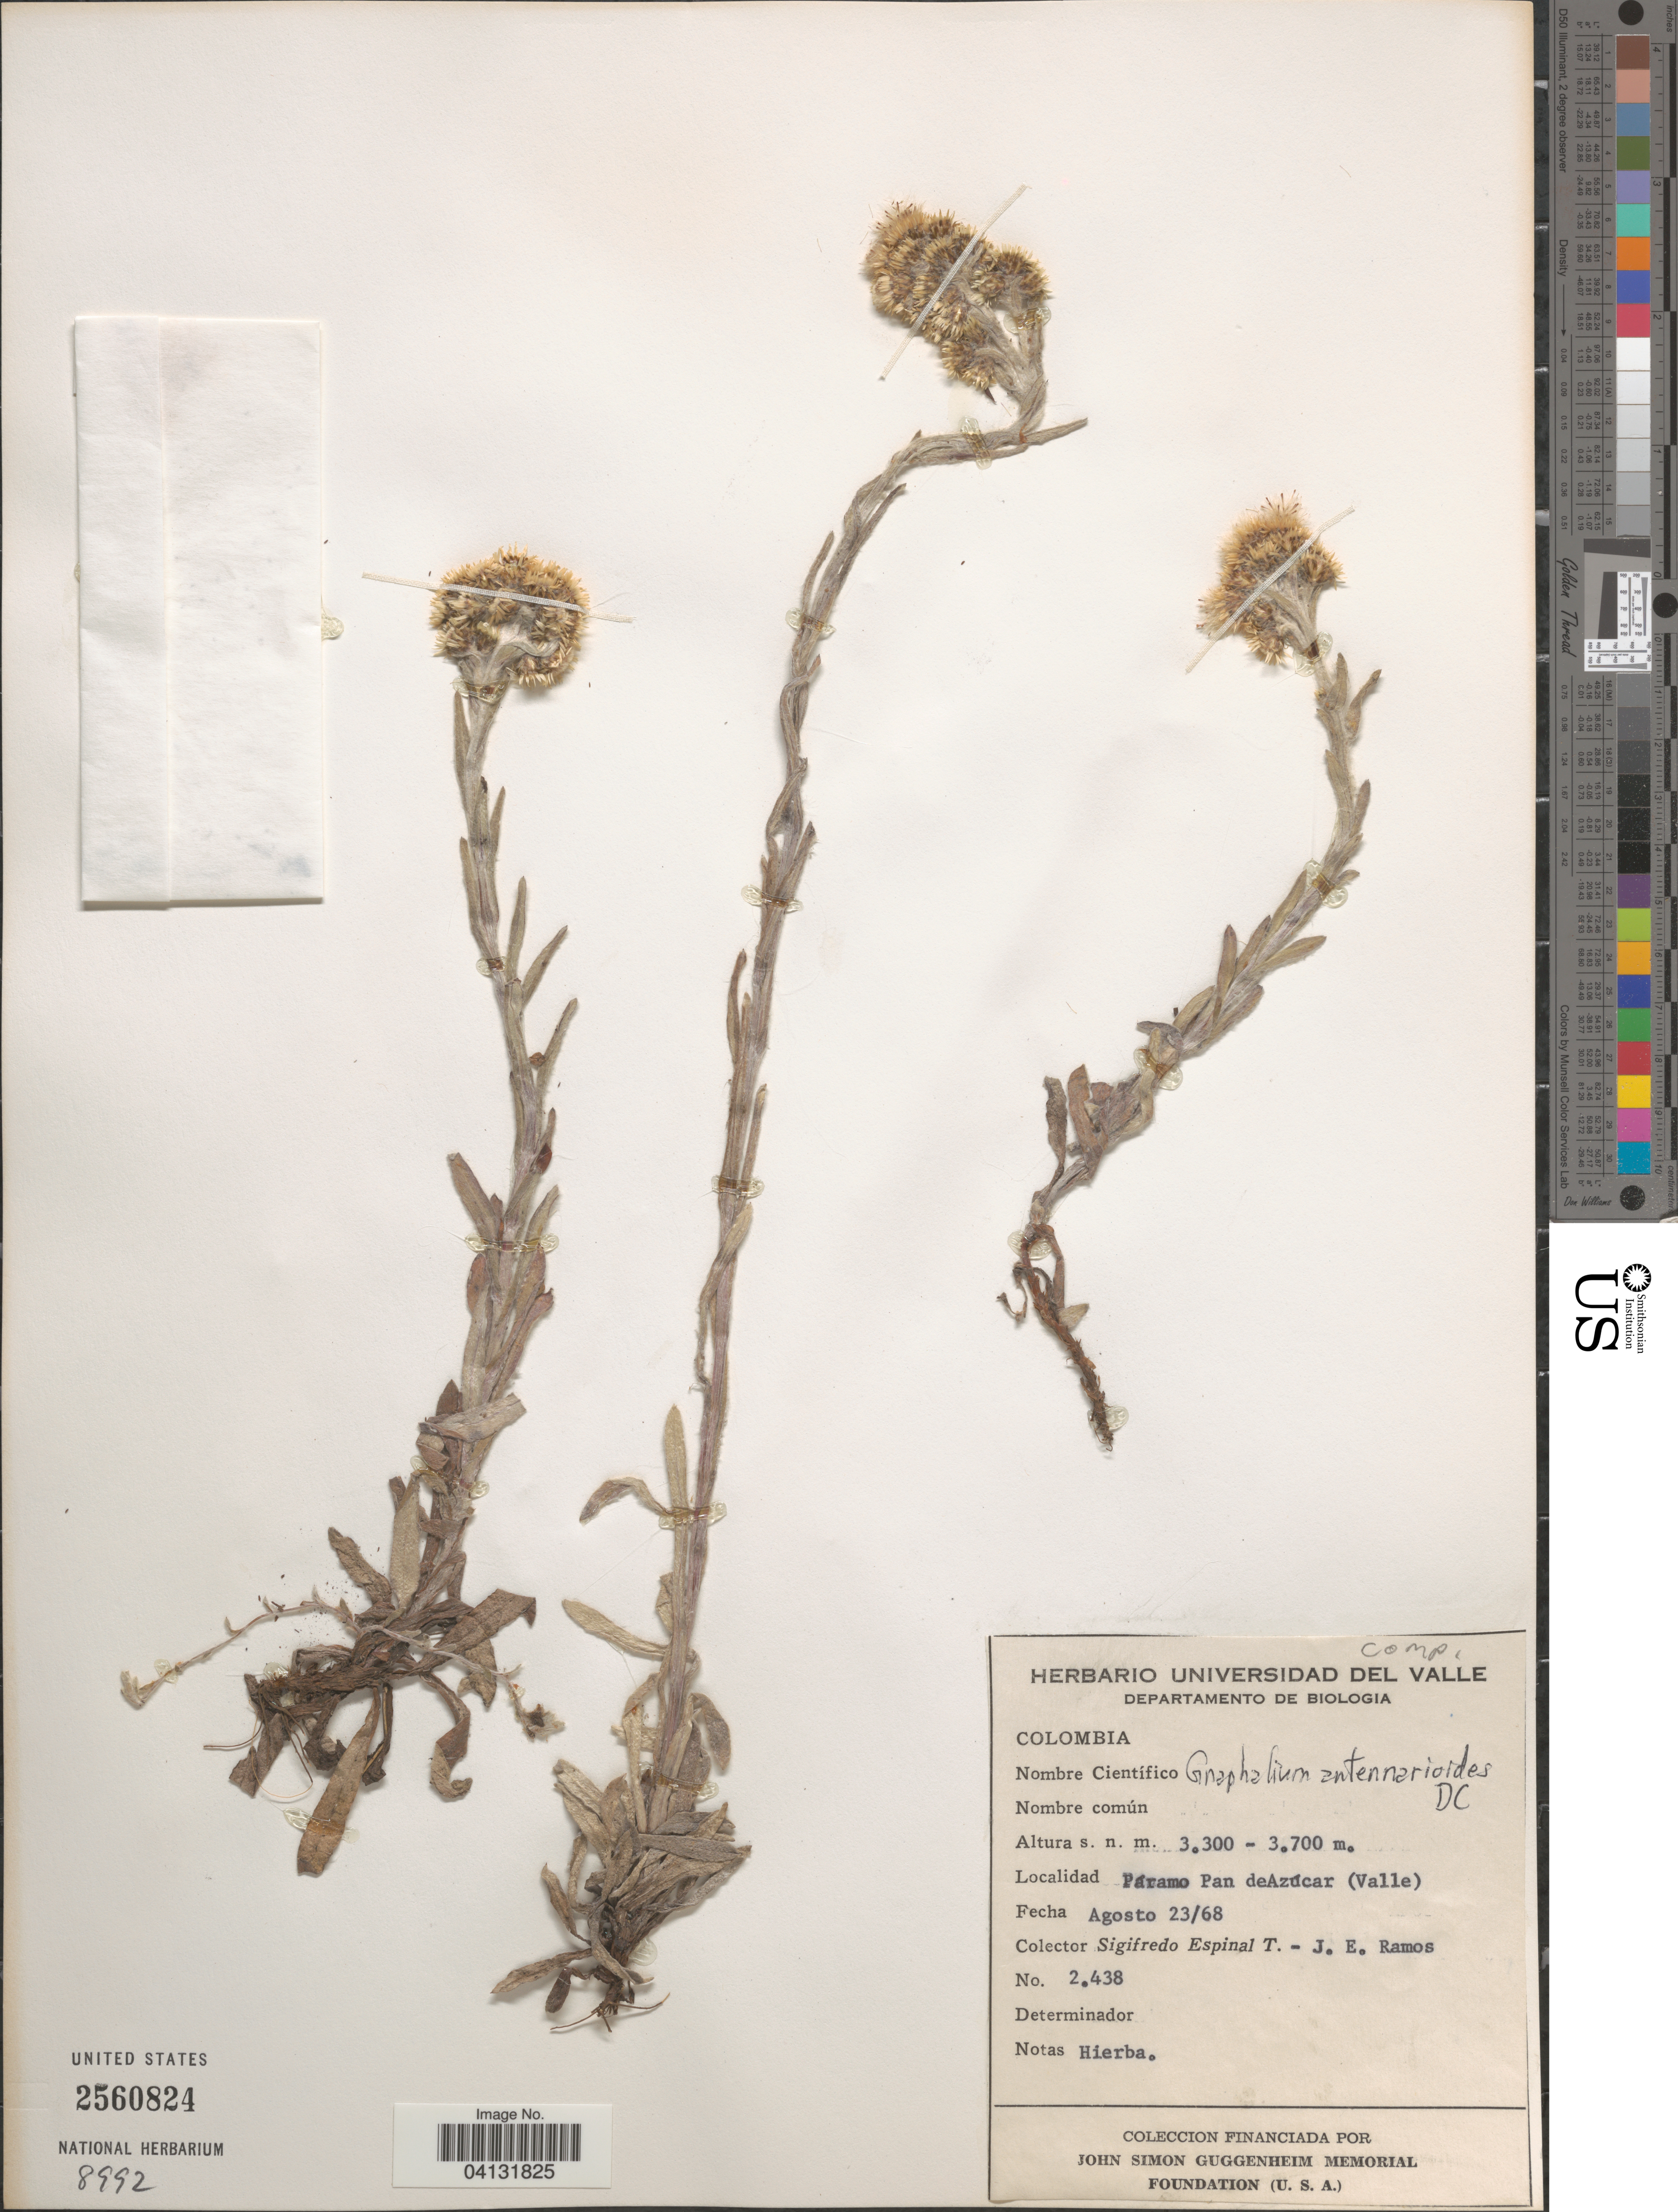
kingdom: Plantae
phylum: Tracheophyta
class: Magnoliopsida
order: Asterales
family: Asteraceae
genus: Chryselium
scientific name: Chryselium gnaphalioides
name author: (Kunth) Urtubey & S.E. Freire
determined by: Nesom, Guy L.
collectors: S. Espinal T. & J. E. Ramos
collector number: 2438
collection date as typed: Transcribed d/m/y: 23/8/68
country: Colombia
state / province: Valle del Cauca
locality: Páramo Pan de Azúcar (Valle).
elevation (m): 3300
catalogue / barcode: US 2560824